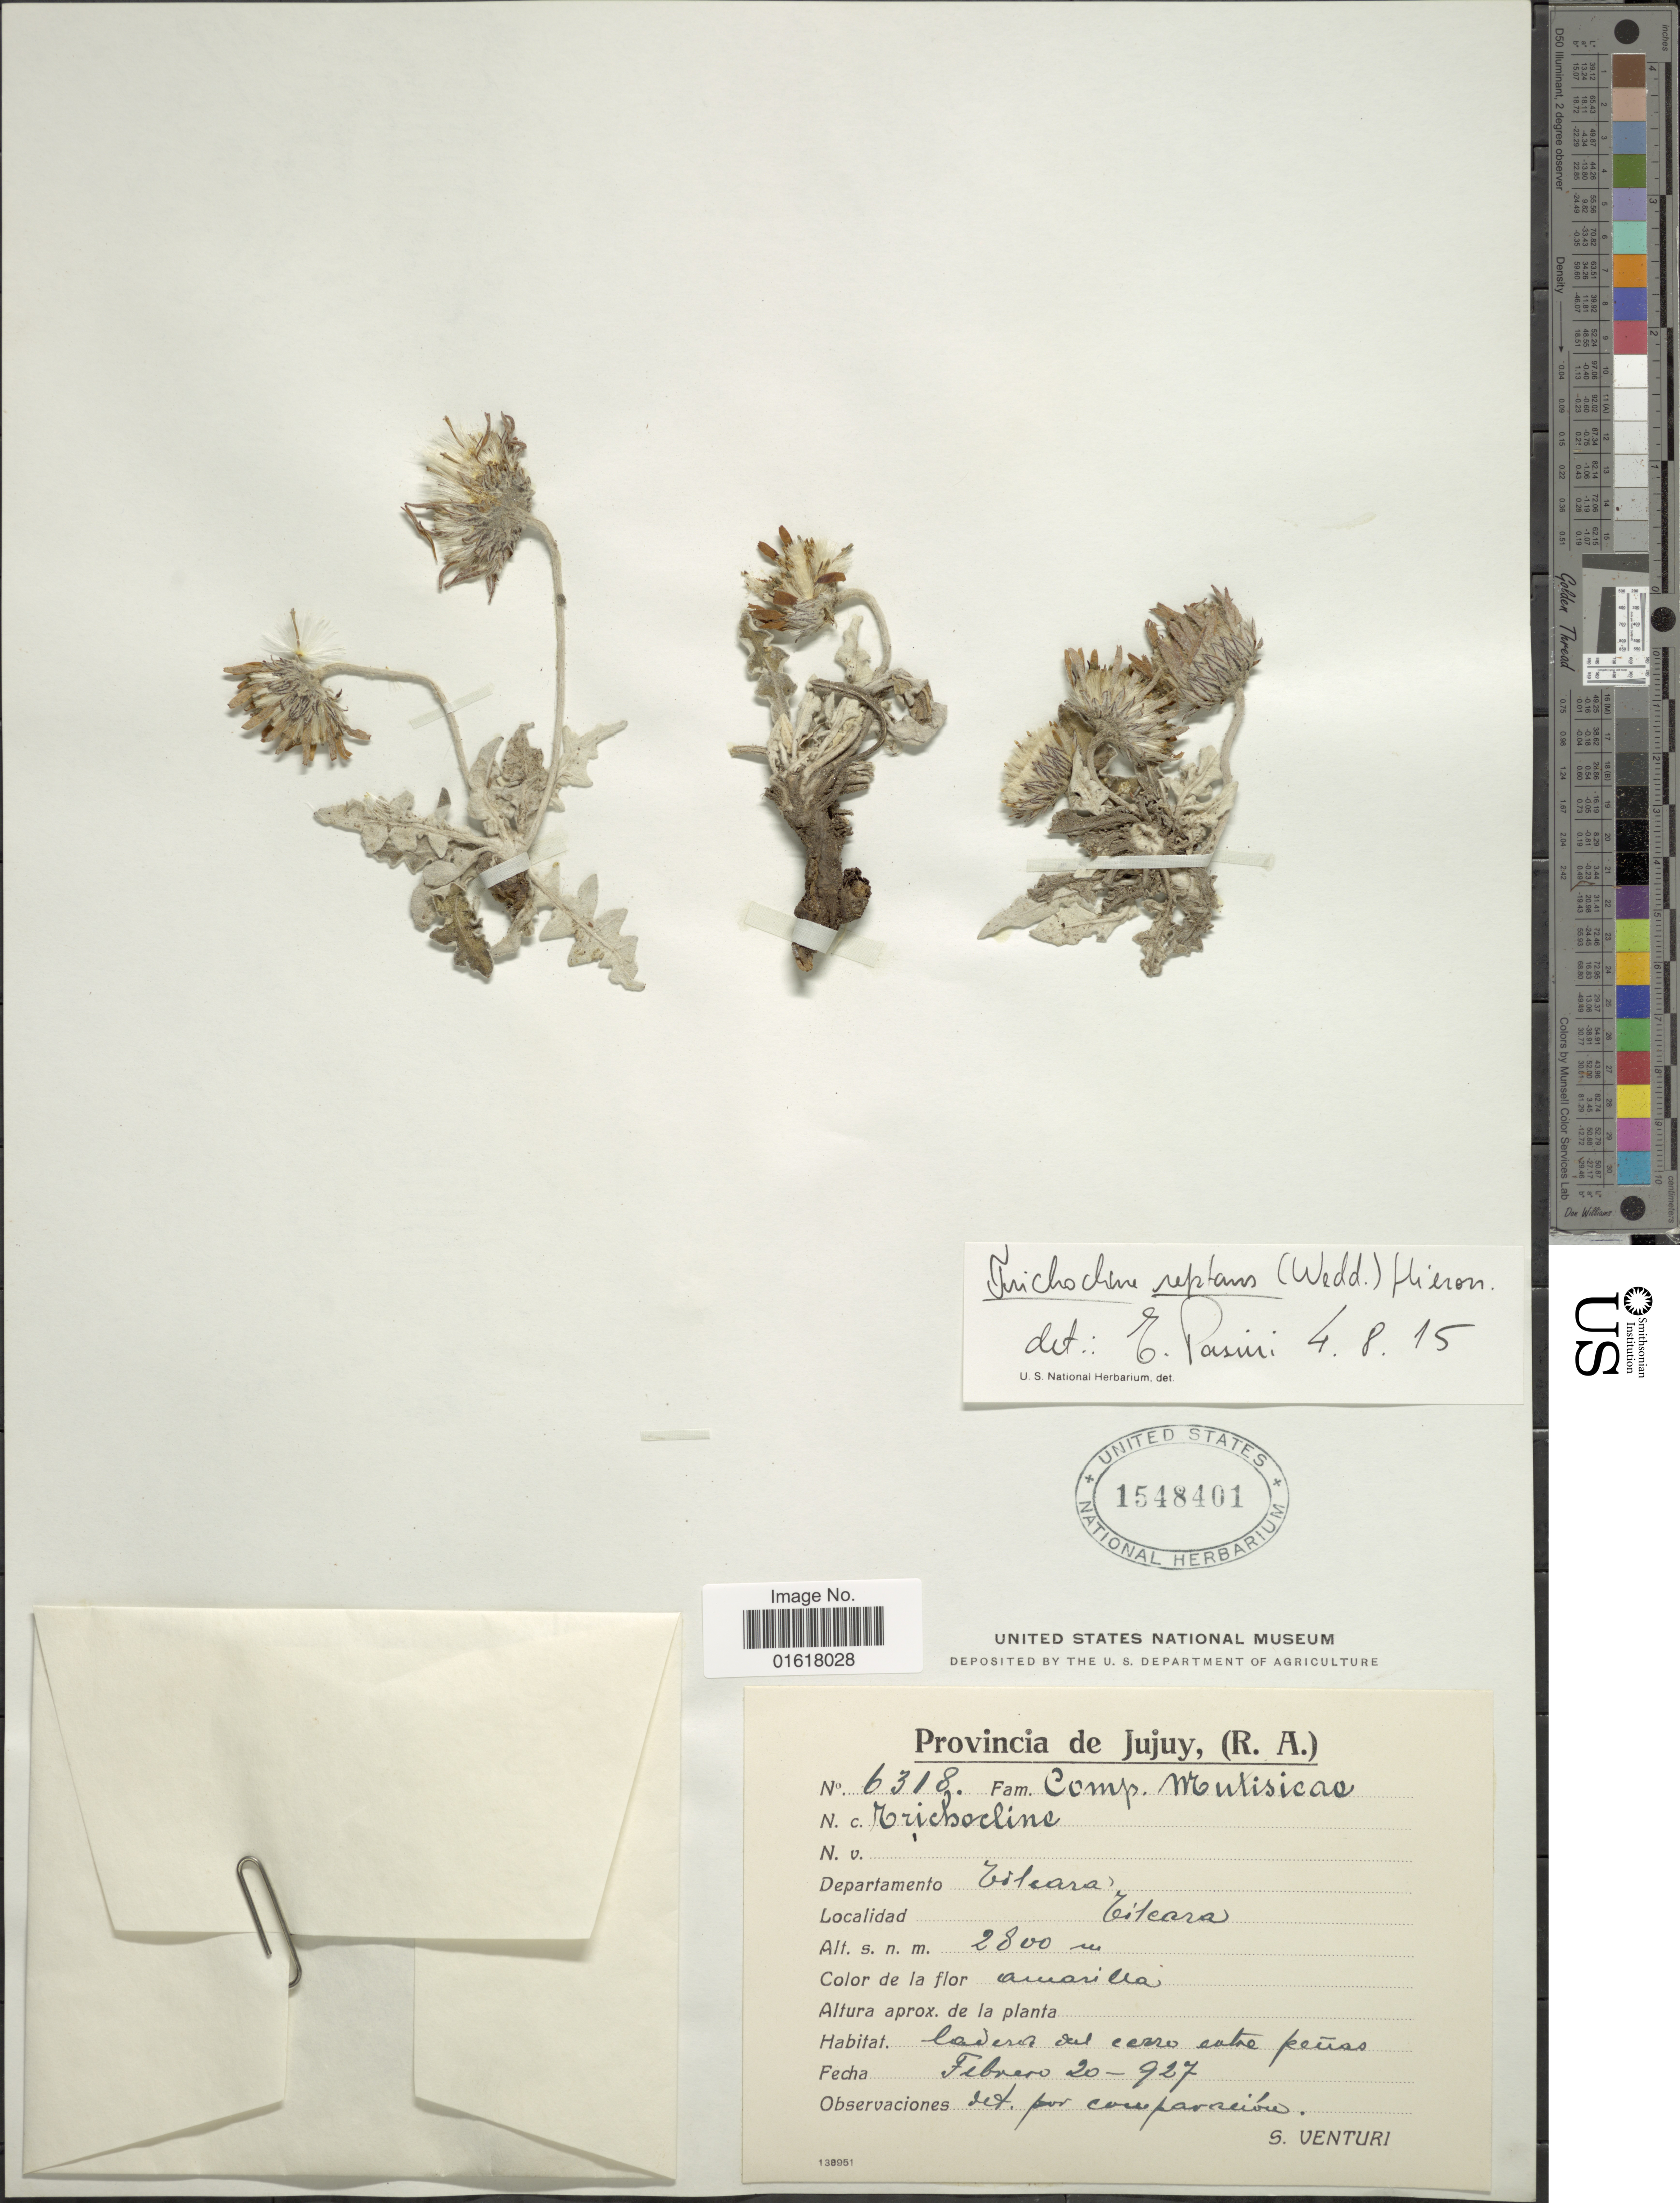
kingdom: Plantae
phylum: Tracheophyta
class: Magnoliopsida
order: Asterales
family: Asteraceae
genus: Trichocline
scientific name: Trichocline reptans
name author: (Wedd.) Hieron.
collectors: S. Venturi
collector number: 6318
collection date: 1927-02-20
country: Argentina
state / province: Jujuy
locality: Departamento Tilcara. Tilcara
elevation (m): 2800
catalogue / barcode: US 1548401